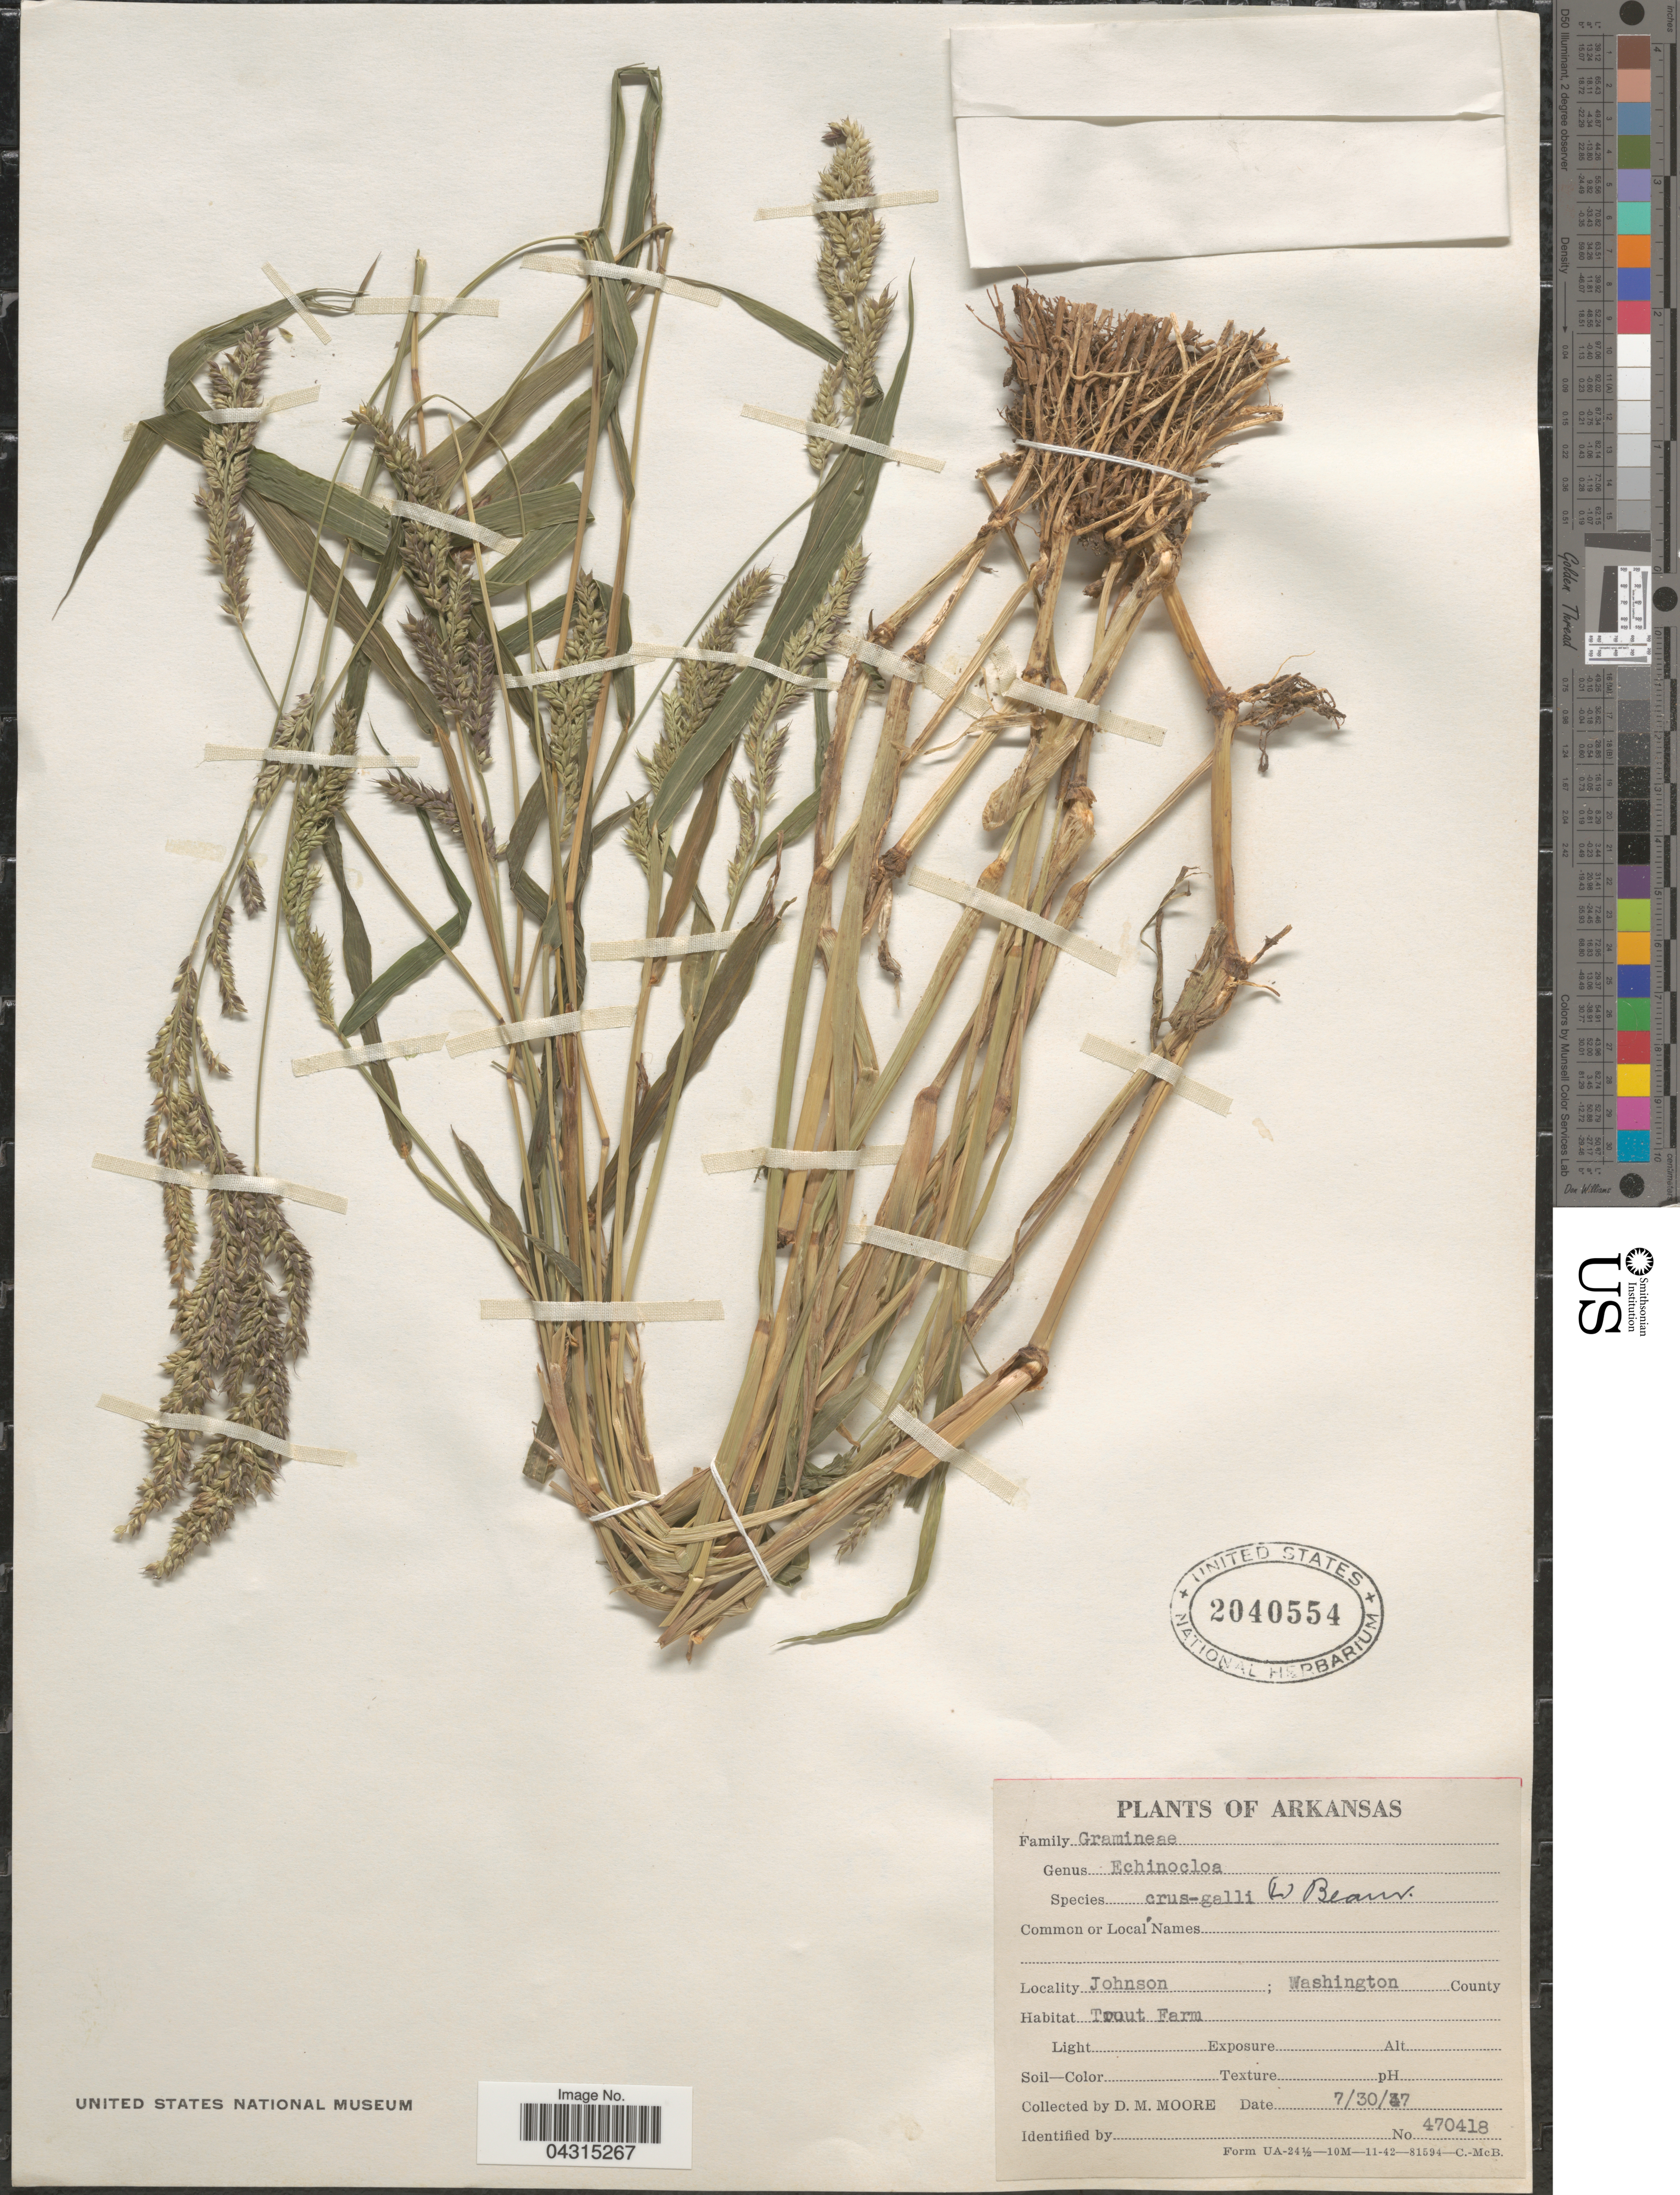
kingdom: Plantae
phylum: Tracheophyta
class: Liliopsida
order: Poales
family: Poaceae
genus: Echinochloa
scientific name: Echinochloa crus-galli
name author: (L.) P. Beauv.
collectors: D. Moore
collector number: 470418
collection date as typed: Transcribed d/m/y: 30/7/37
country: United States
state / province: Arkansas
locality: Johnson; Washington County. Trout Farm.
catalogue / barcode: US 2040554